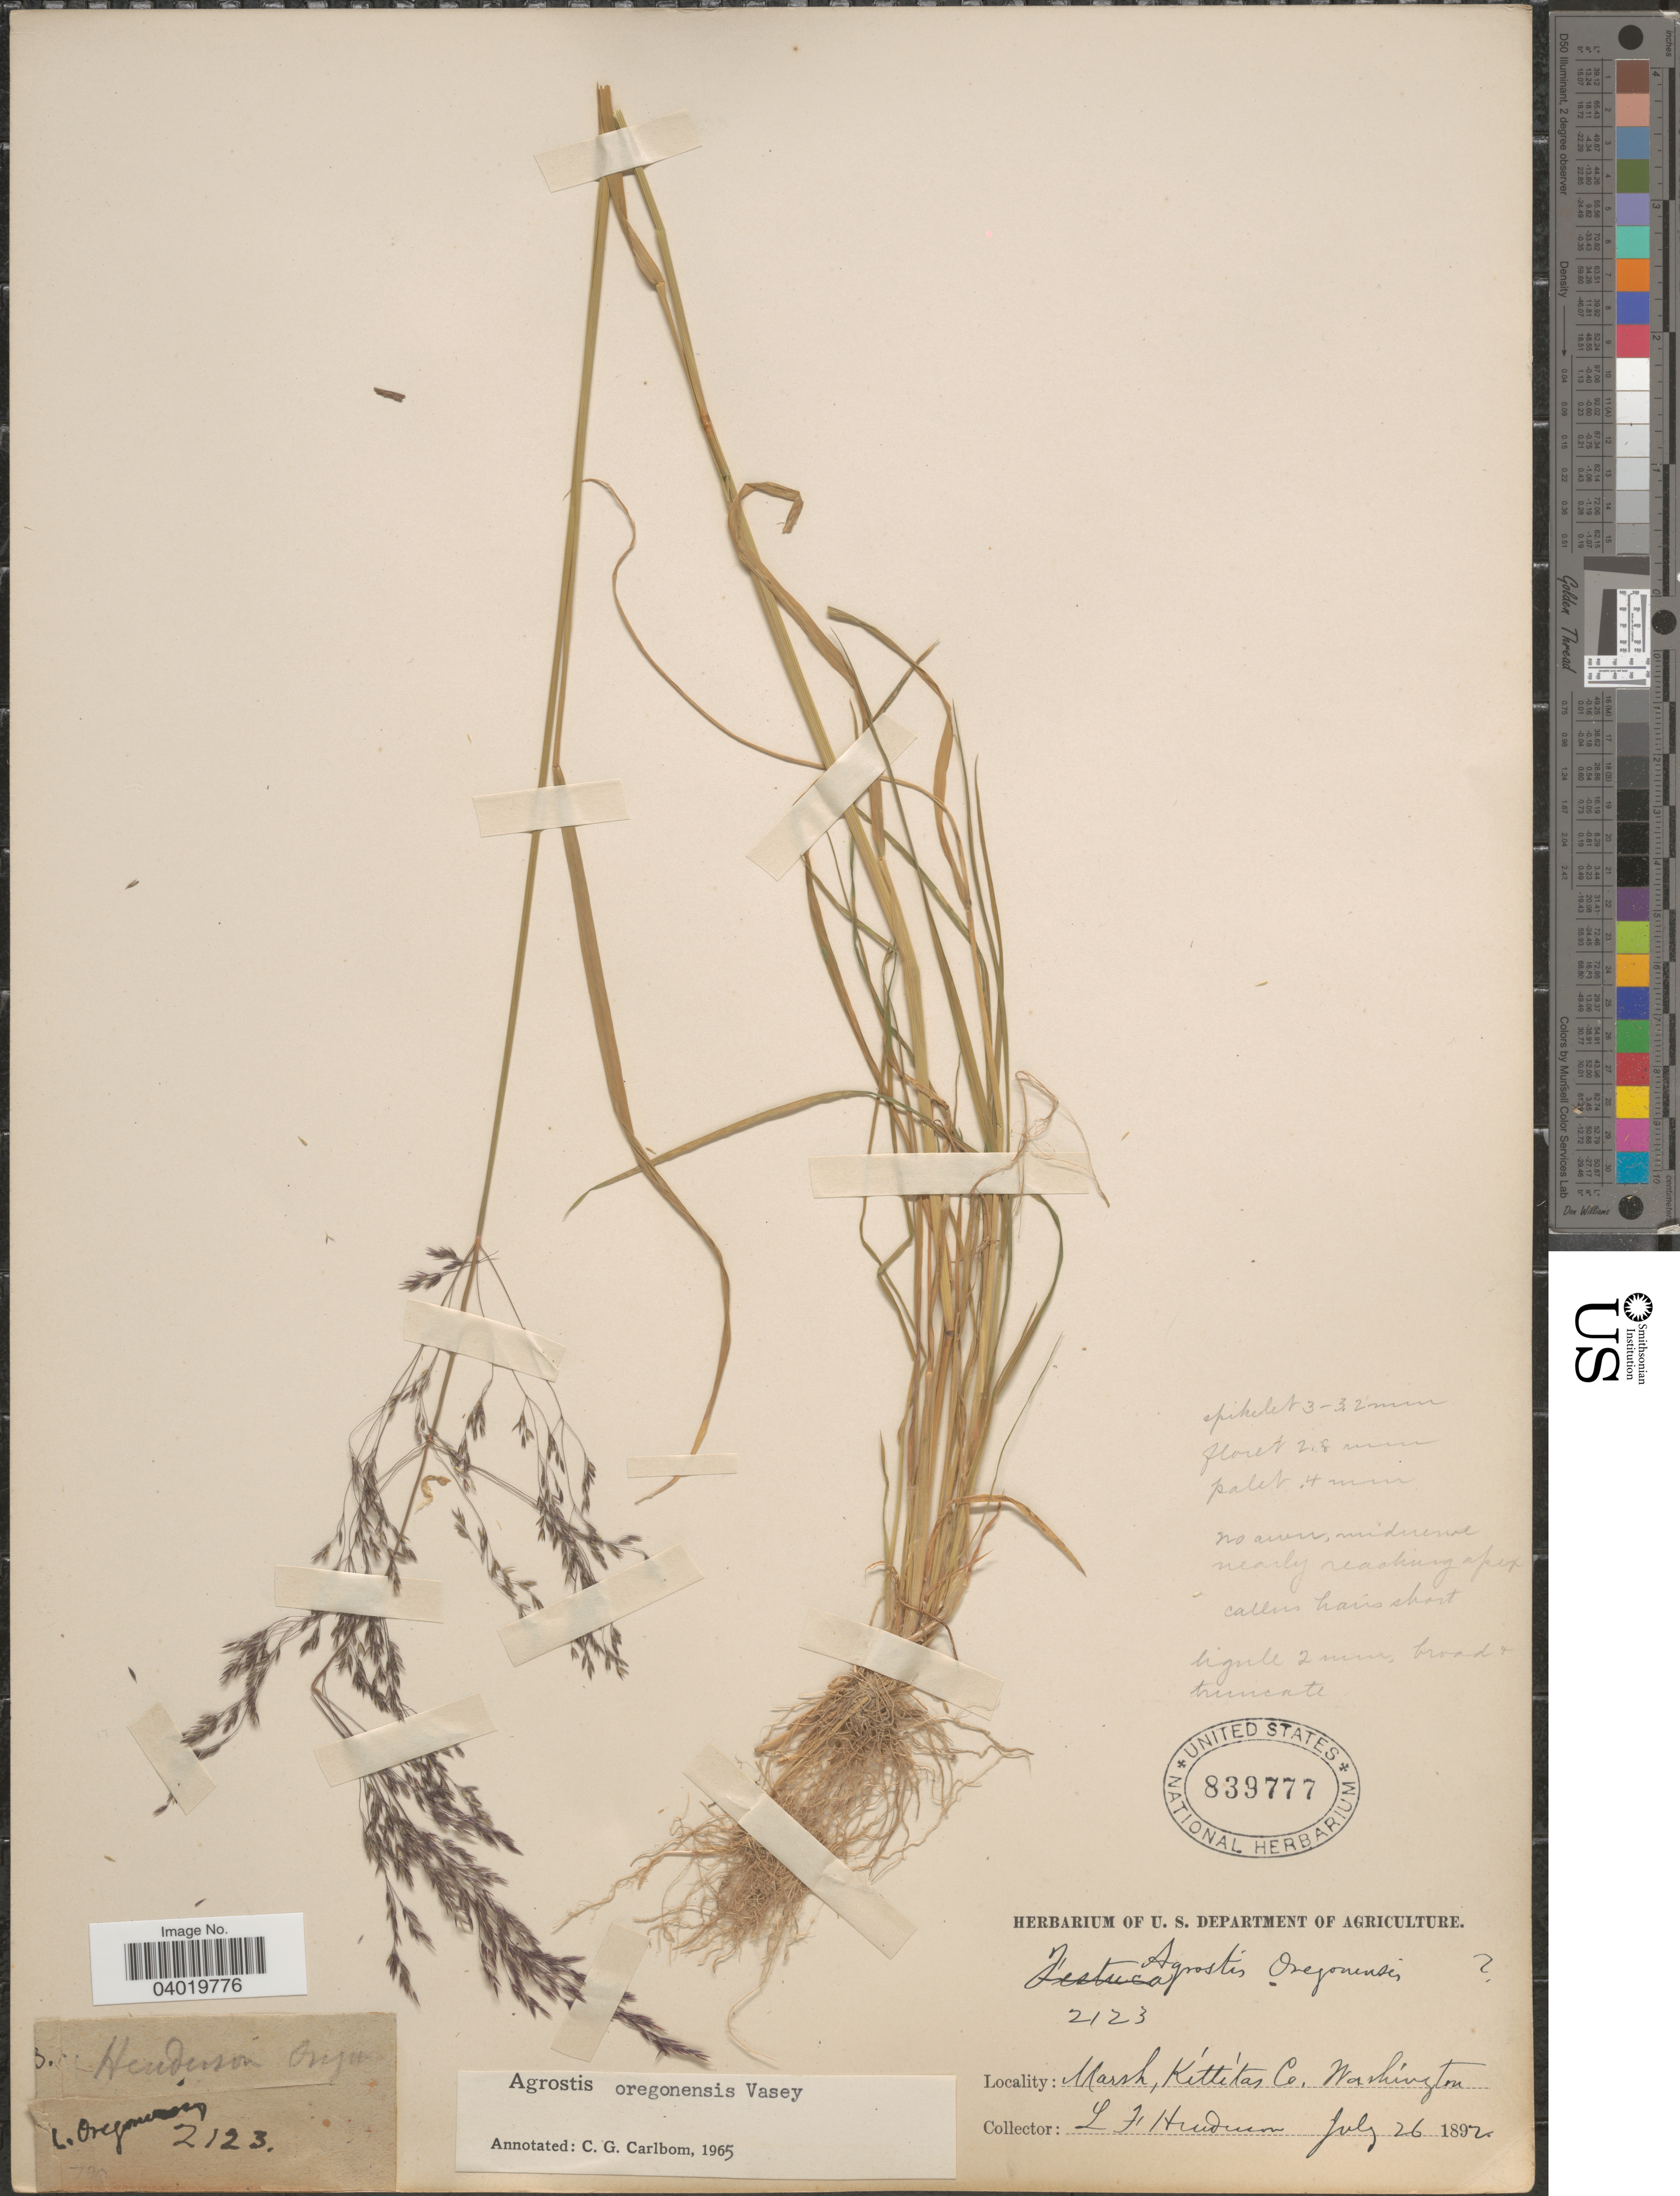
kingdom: Plantae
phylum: Tracheophyta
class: Liliopsida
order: Poales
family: Poaceae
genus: Agrostis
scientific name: Agrostis oregonensis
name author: Vasey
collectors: L. F. Hudson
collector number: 2123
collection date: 1892-07-26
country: United States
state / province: Washington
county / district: Kittitas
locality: Marsh, Kittitas Co.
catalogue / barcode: US 839777